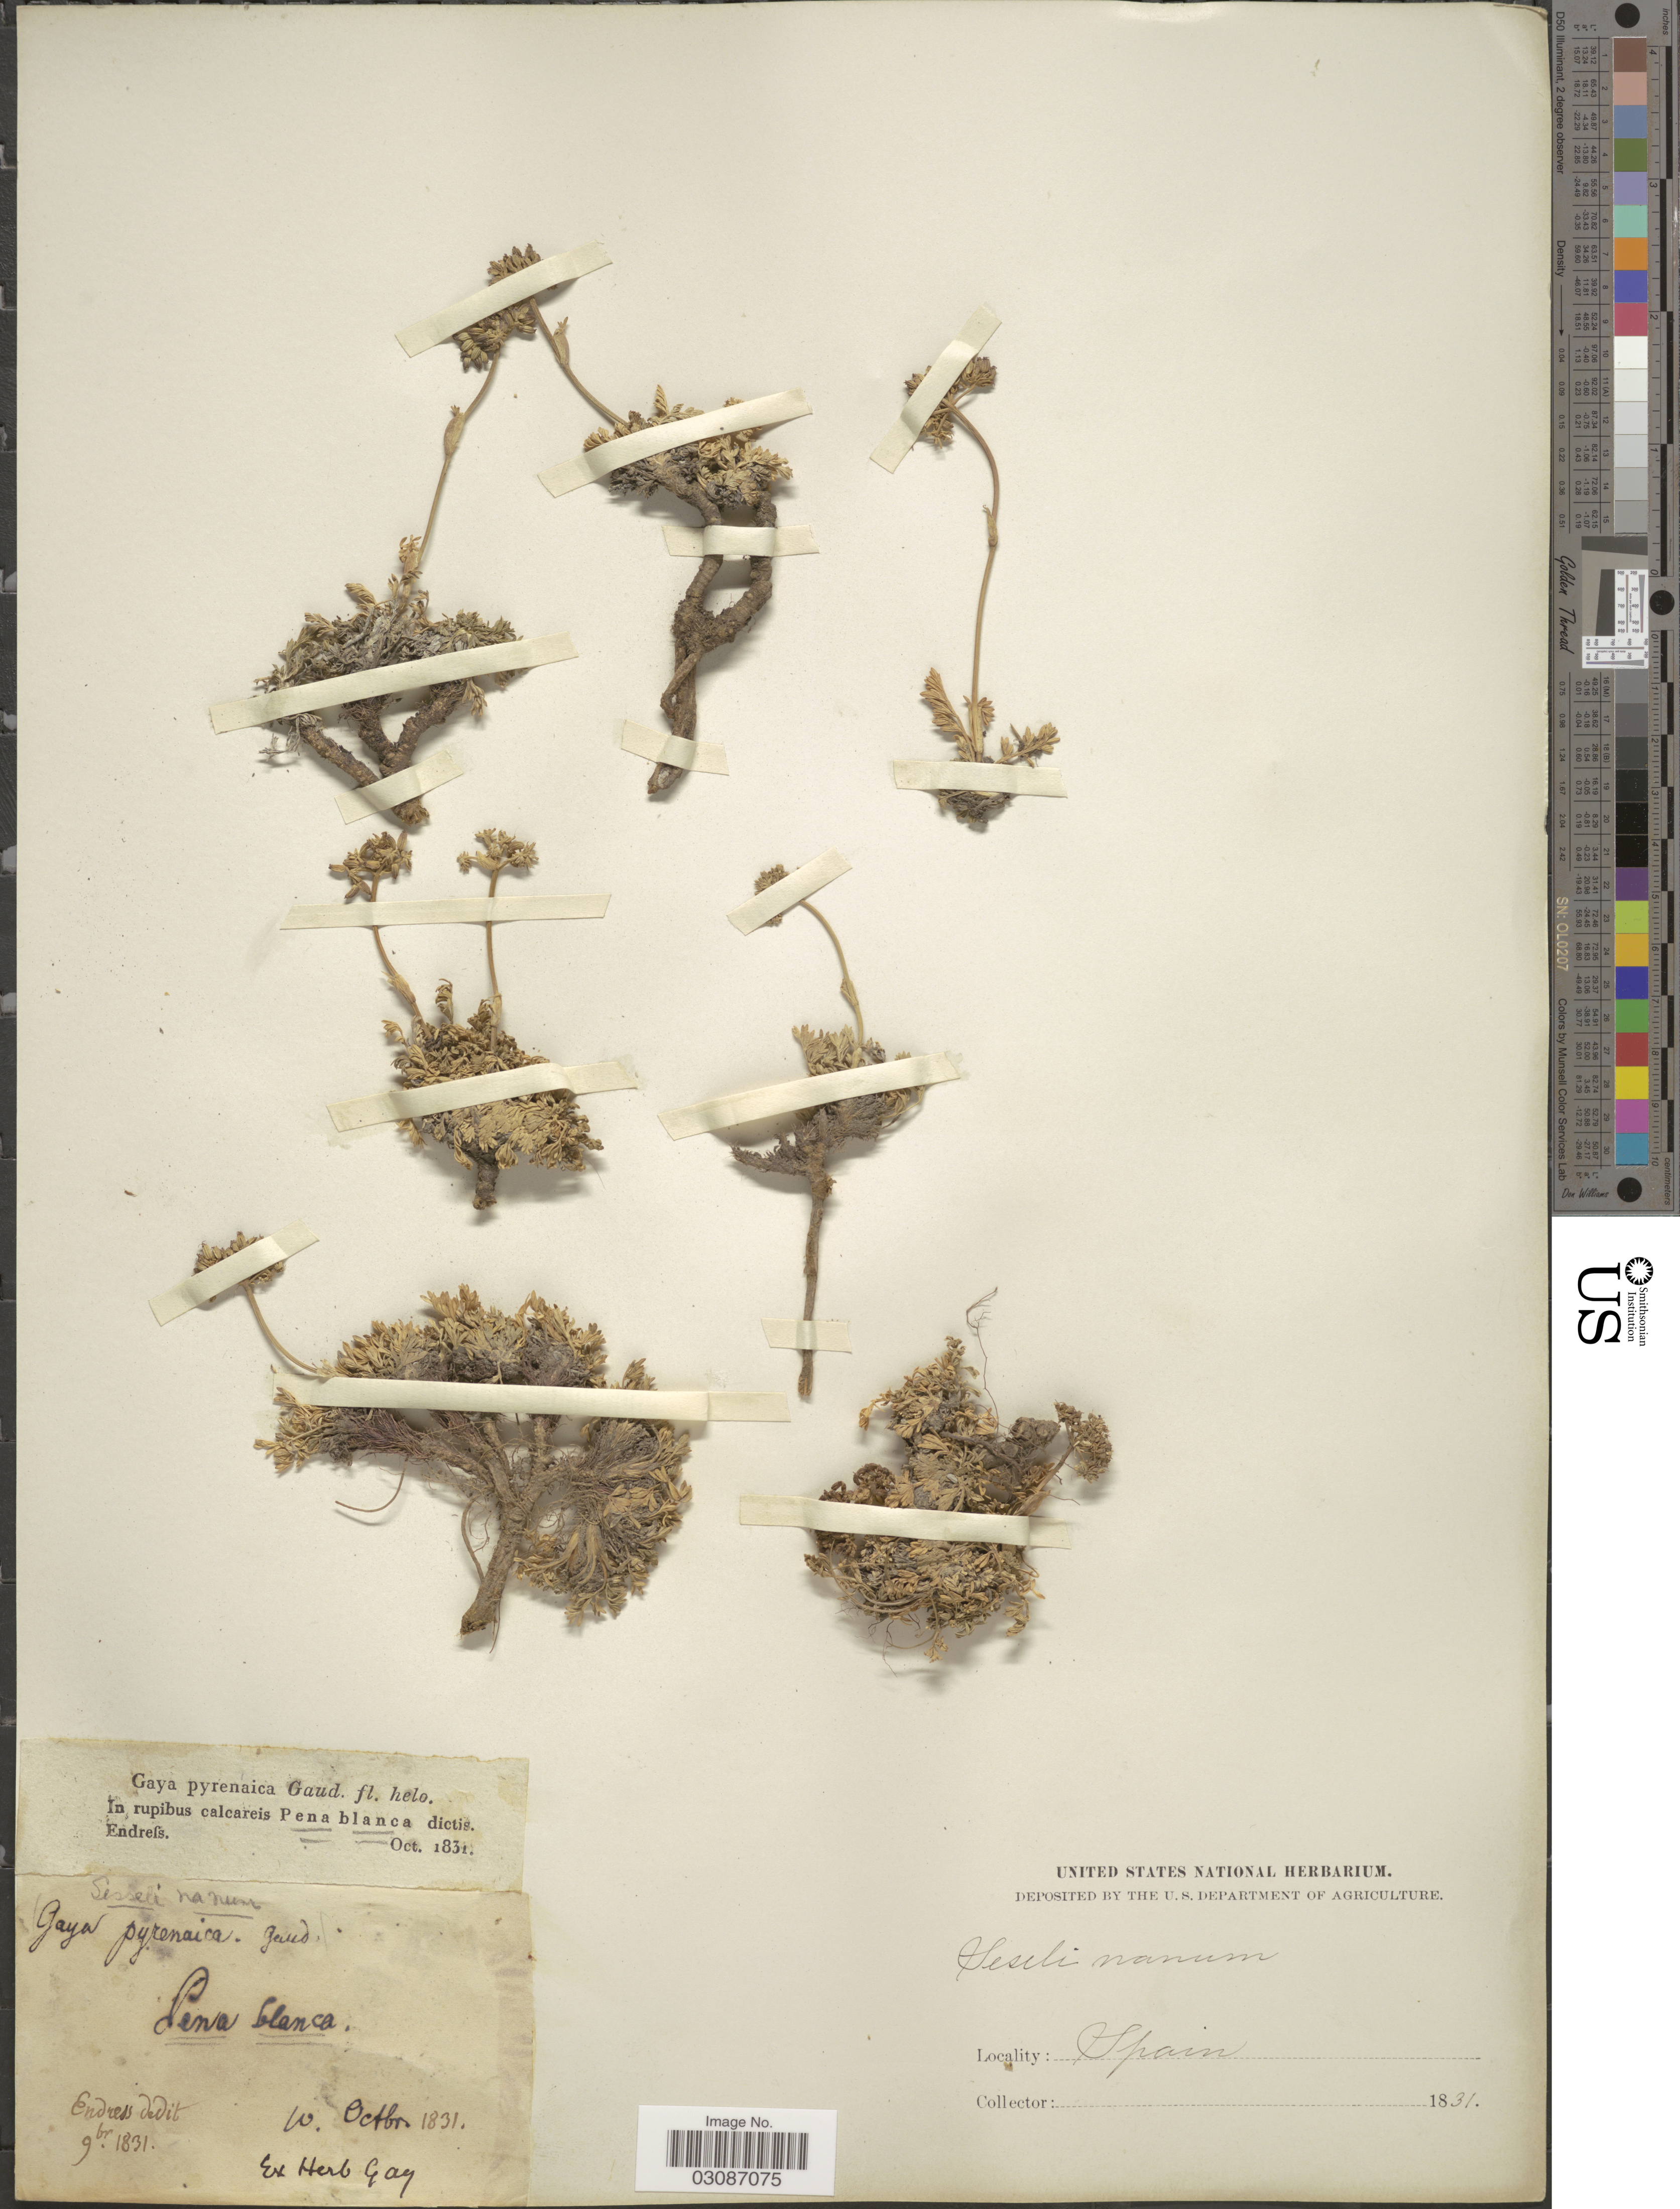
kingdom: Plantae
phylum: Tracheophyta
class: Magnoliopsida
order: Apiales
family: Apiaceae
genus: Seseli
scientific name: Seseli nanum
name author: Dufour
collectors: Endrefs, --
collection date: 1831-10-10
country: Spain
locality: In rupibus calcareis Pena blanca dictis.